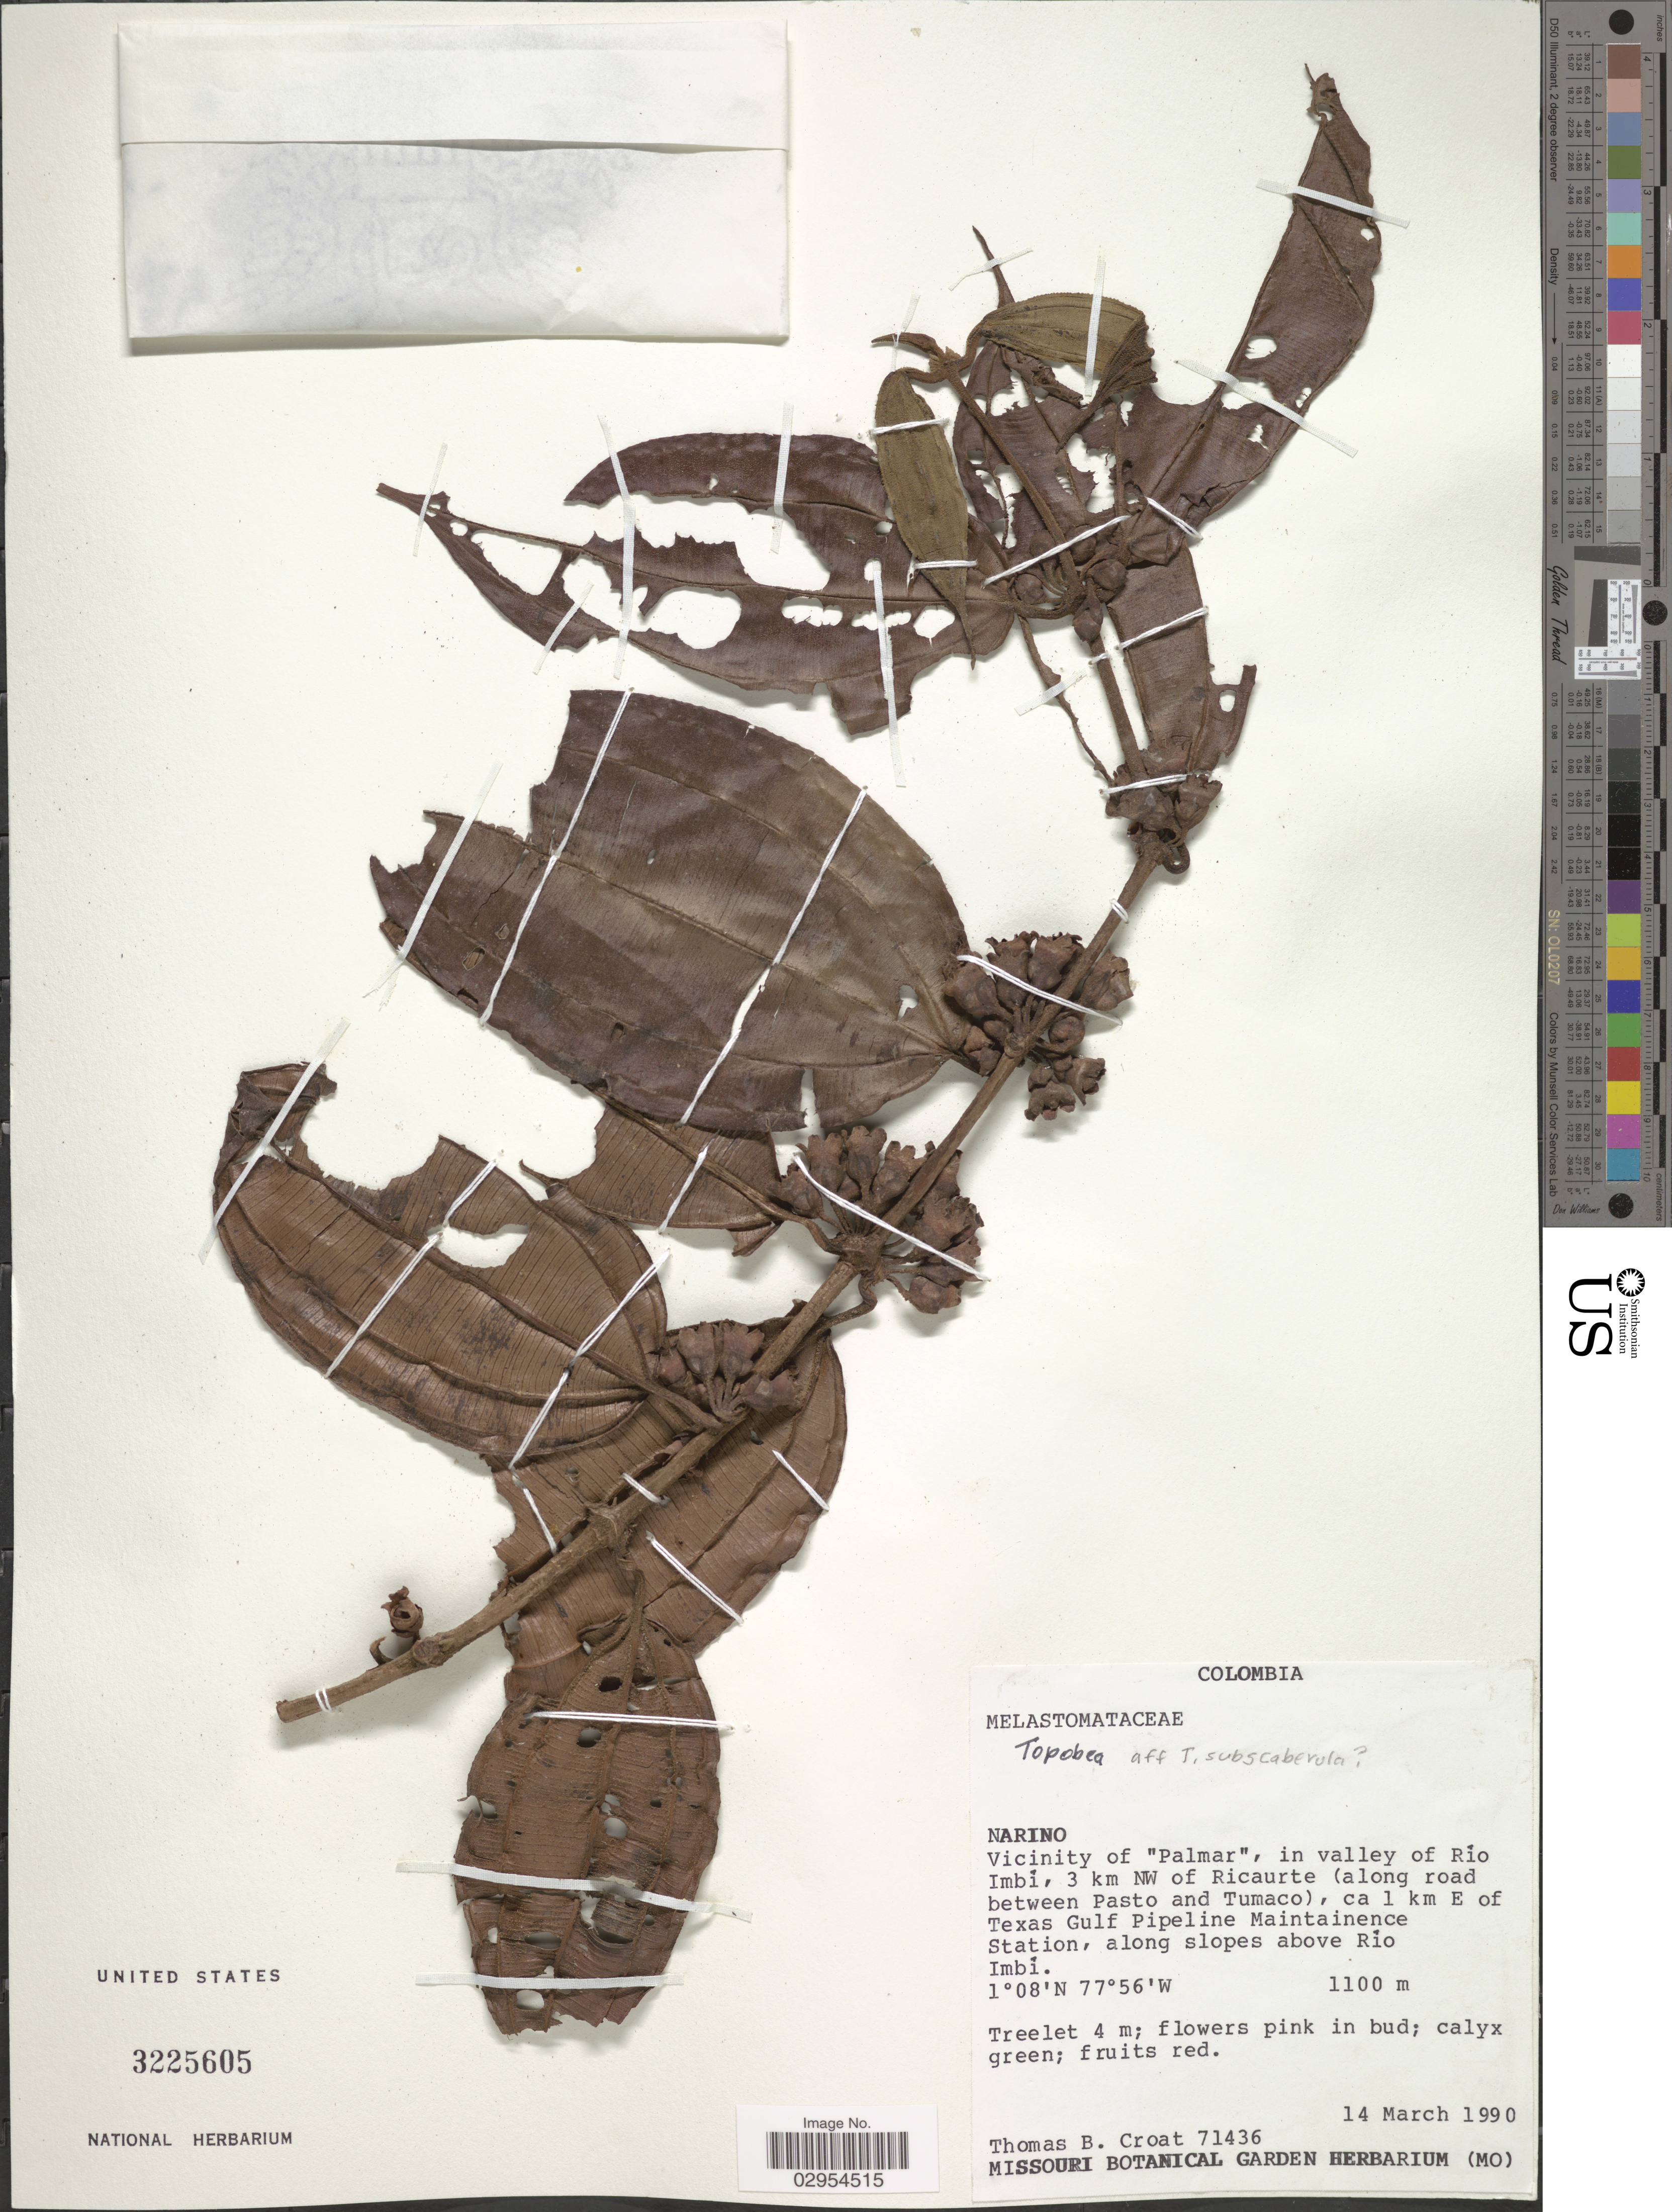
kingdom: Plantae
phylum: Tracheophyta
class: Magnoliopsida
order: Myrtales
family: Melastomataceae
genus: Topobea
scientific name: Topobea sp.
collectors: T. B. Croat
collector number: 71436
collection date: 1990-03-14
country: Colombia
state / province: Nariño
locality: Vicinity of "Palmar", in valley of Río Imbí, 3 km NW of Ricaurte (along road between Pasto and Tumaco), ca 1 km E of Texas Gulf Pipeline Maintenance Station, along slopes above Río Imbí.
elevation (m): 1100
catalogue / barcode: US 3225605